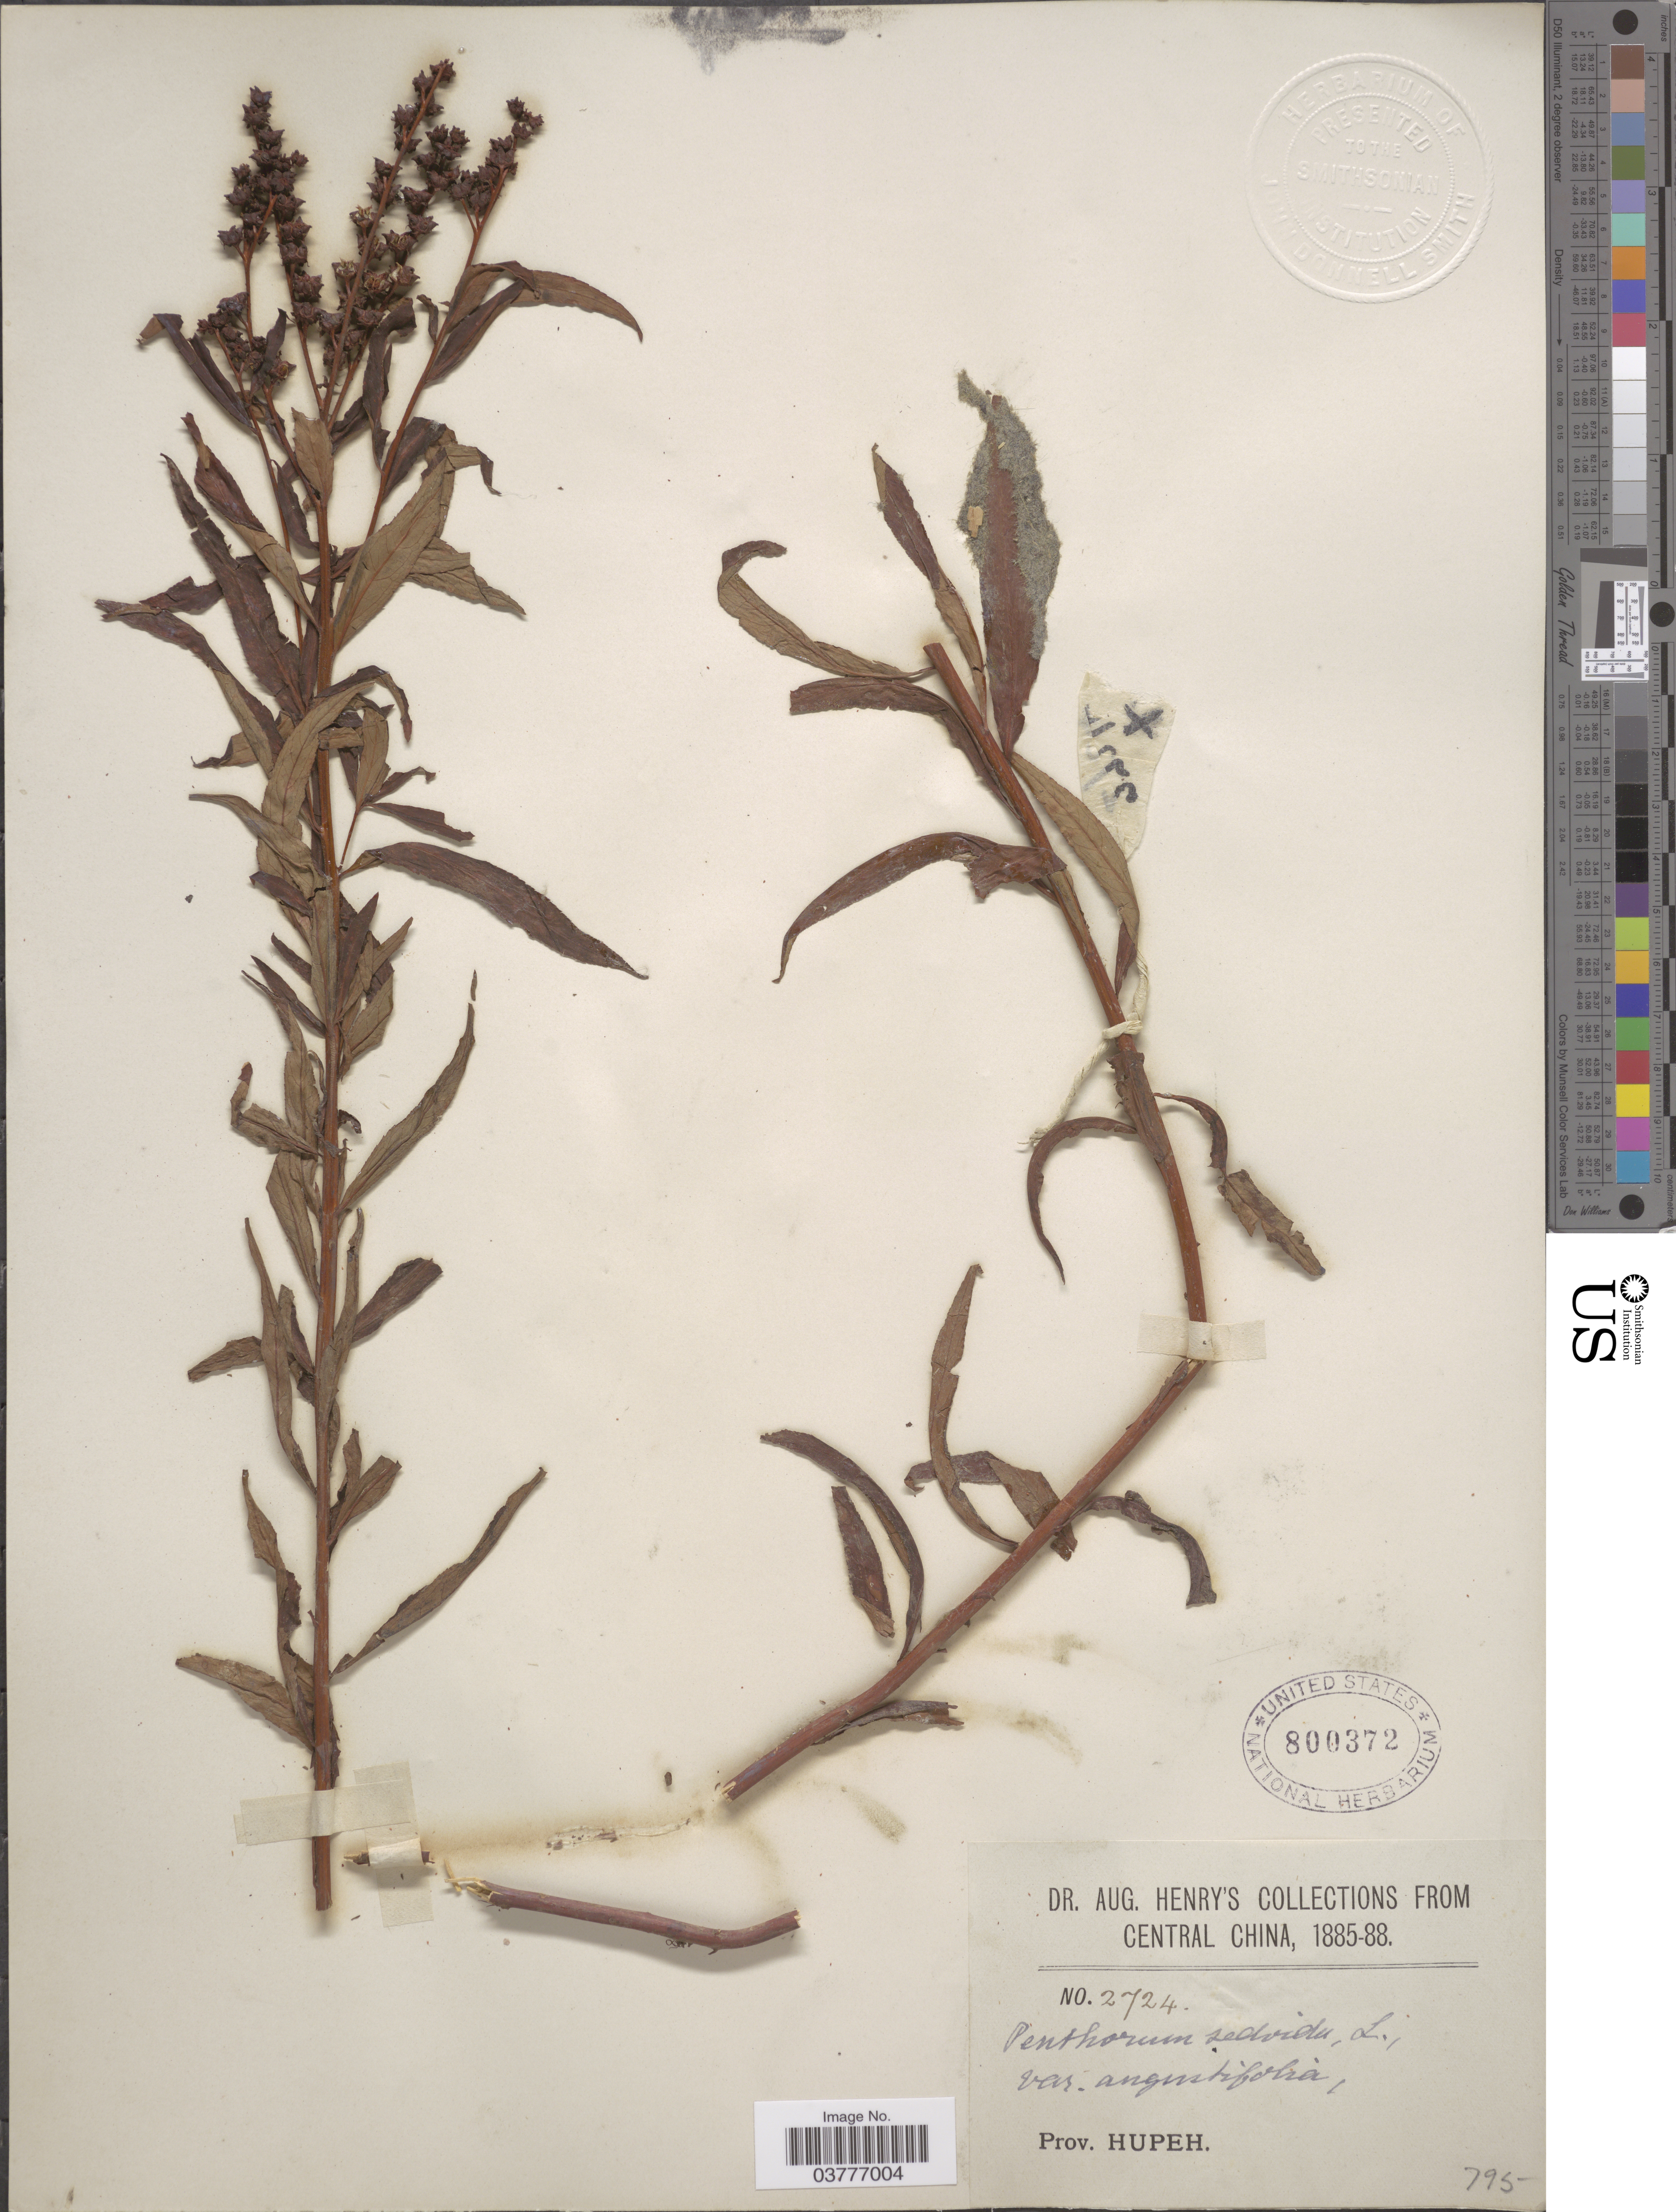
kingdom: Plantae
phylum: Tracheophyta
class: Magnoliopsida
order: Saxifragales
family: Penthoraceae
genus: Penthorum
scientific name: Penthorum sedoides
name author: L.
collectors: A. Henry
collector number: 2724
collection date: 1885/1888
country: China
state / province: Hubei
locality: Central China. Prov. Hupeh.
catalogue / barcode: US 800372